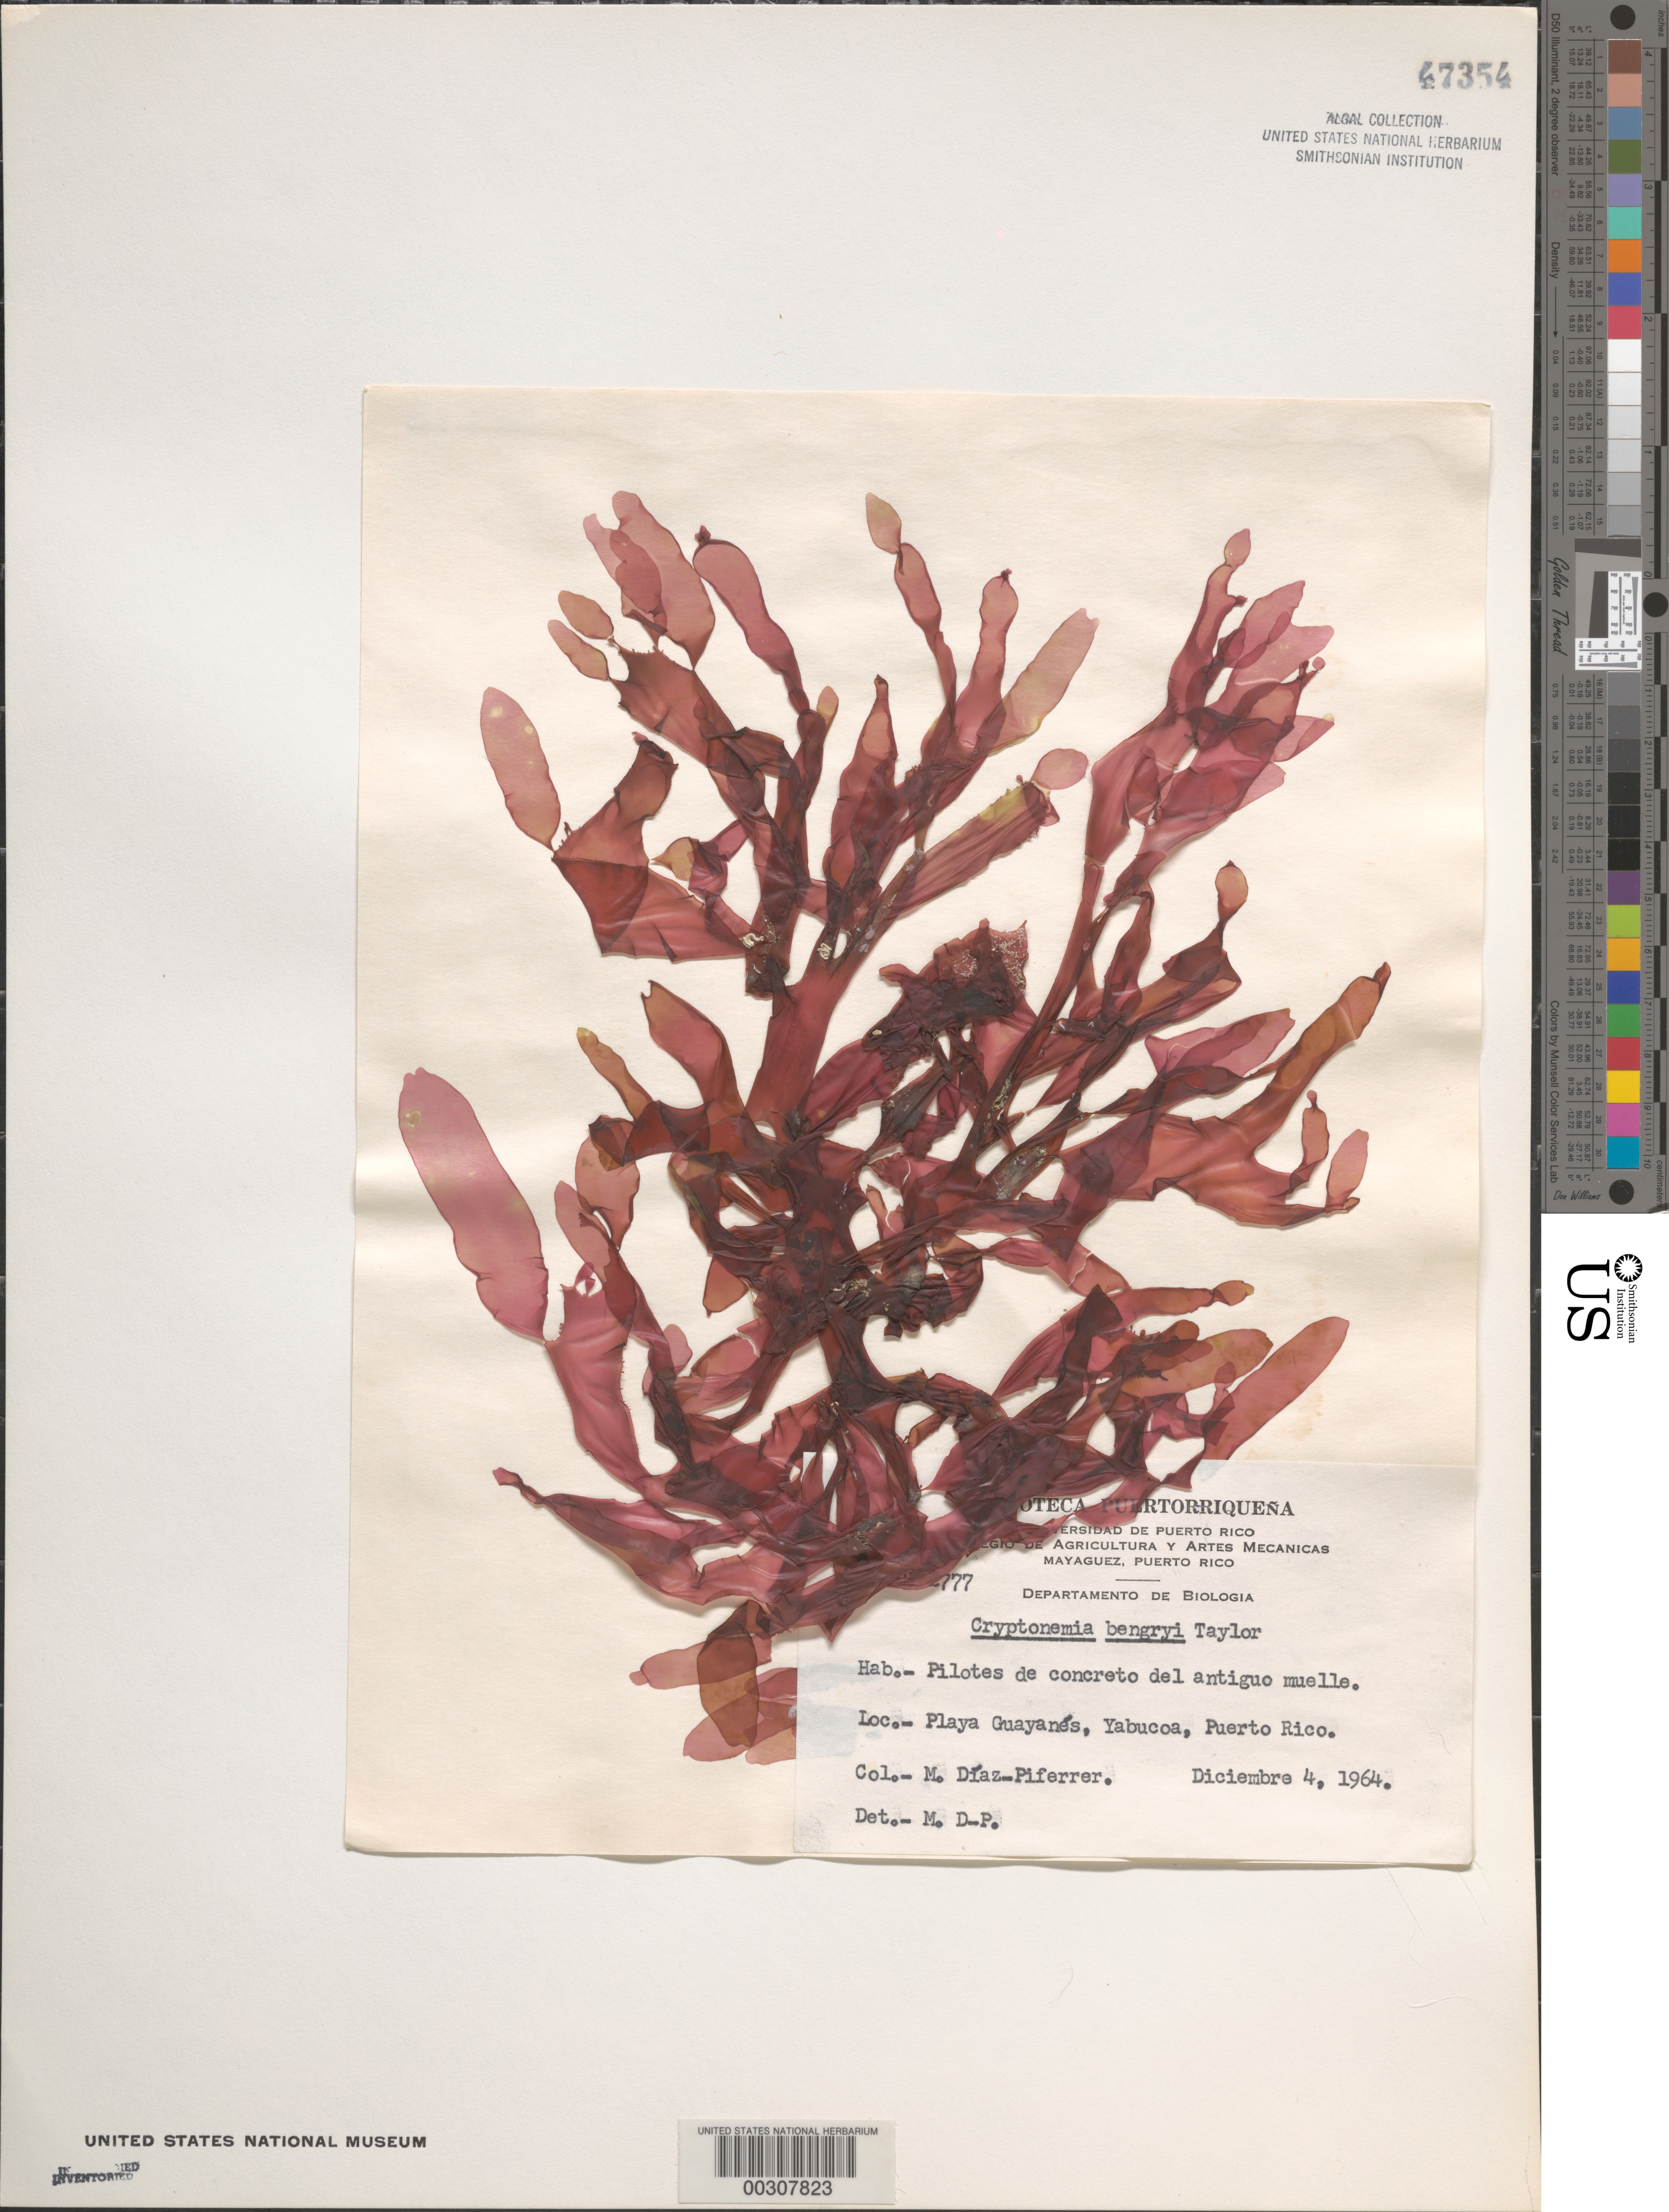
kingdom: Plantae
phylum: Rhodophyta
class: Florideophyceae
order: Halymeniales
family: Halymeniaceae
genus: Cryptonemia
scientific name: Cryptonemia bengryi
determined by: Diaz-Piferrer, M.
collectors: M. Diaz-Piferrer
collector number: (fp-db) 2777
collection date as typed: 04 Dec 1964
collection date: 1964-12-04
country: Puerto Rico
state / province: Yabucoa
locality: Playa Guayanes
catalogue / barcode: US 47354